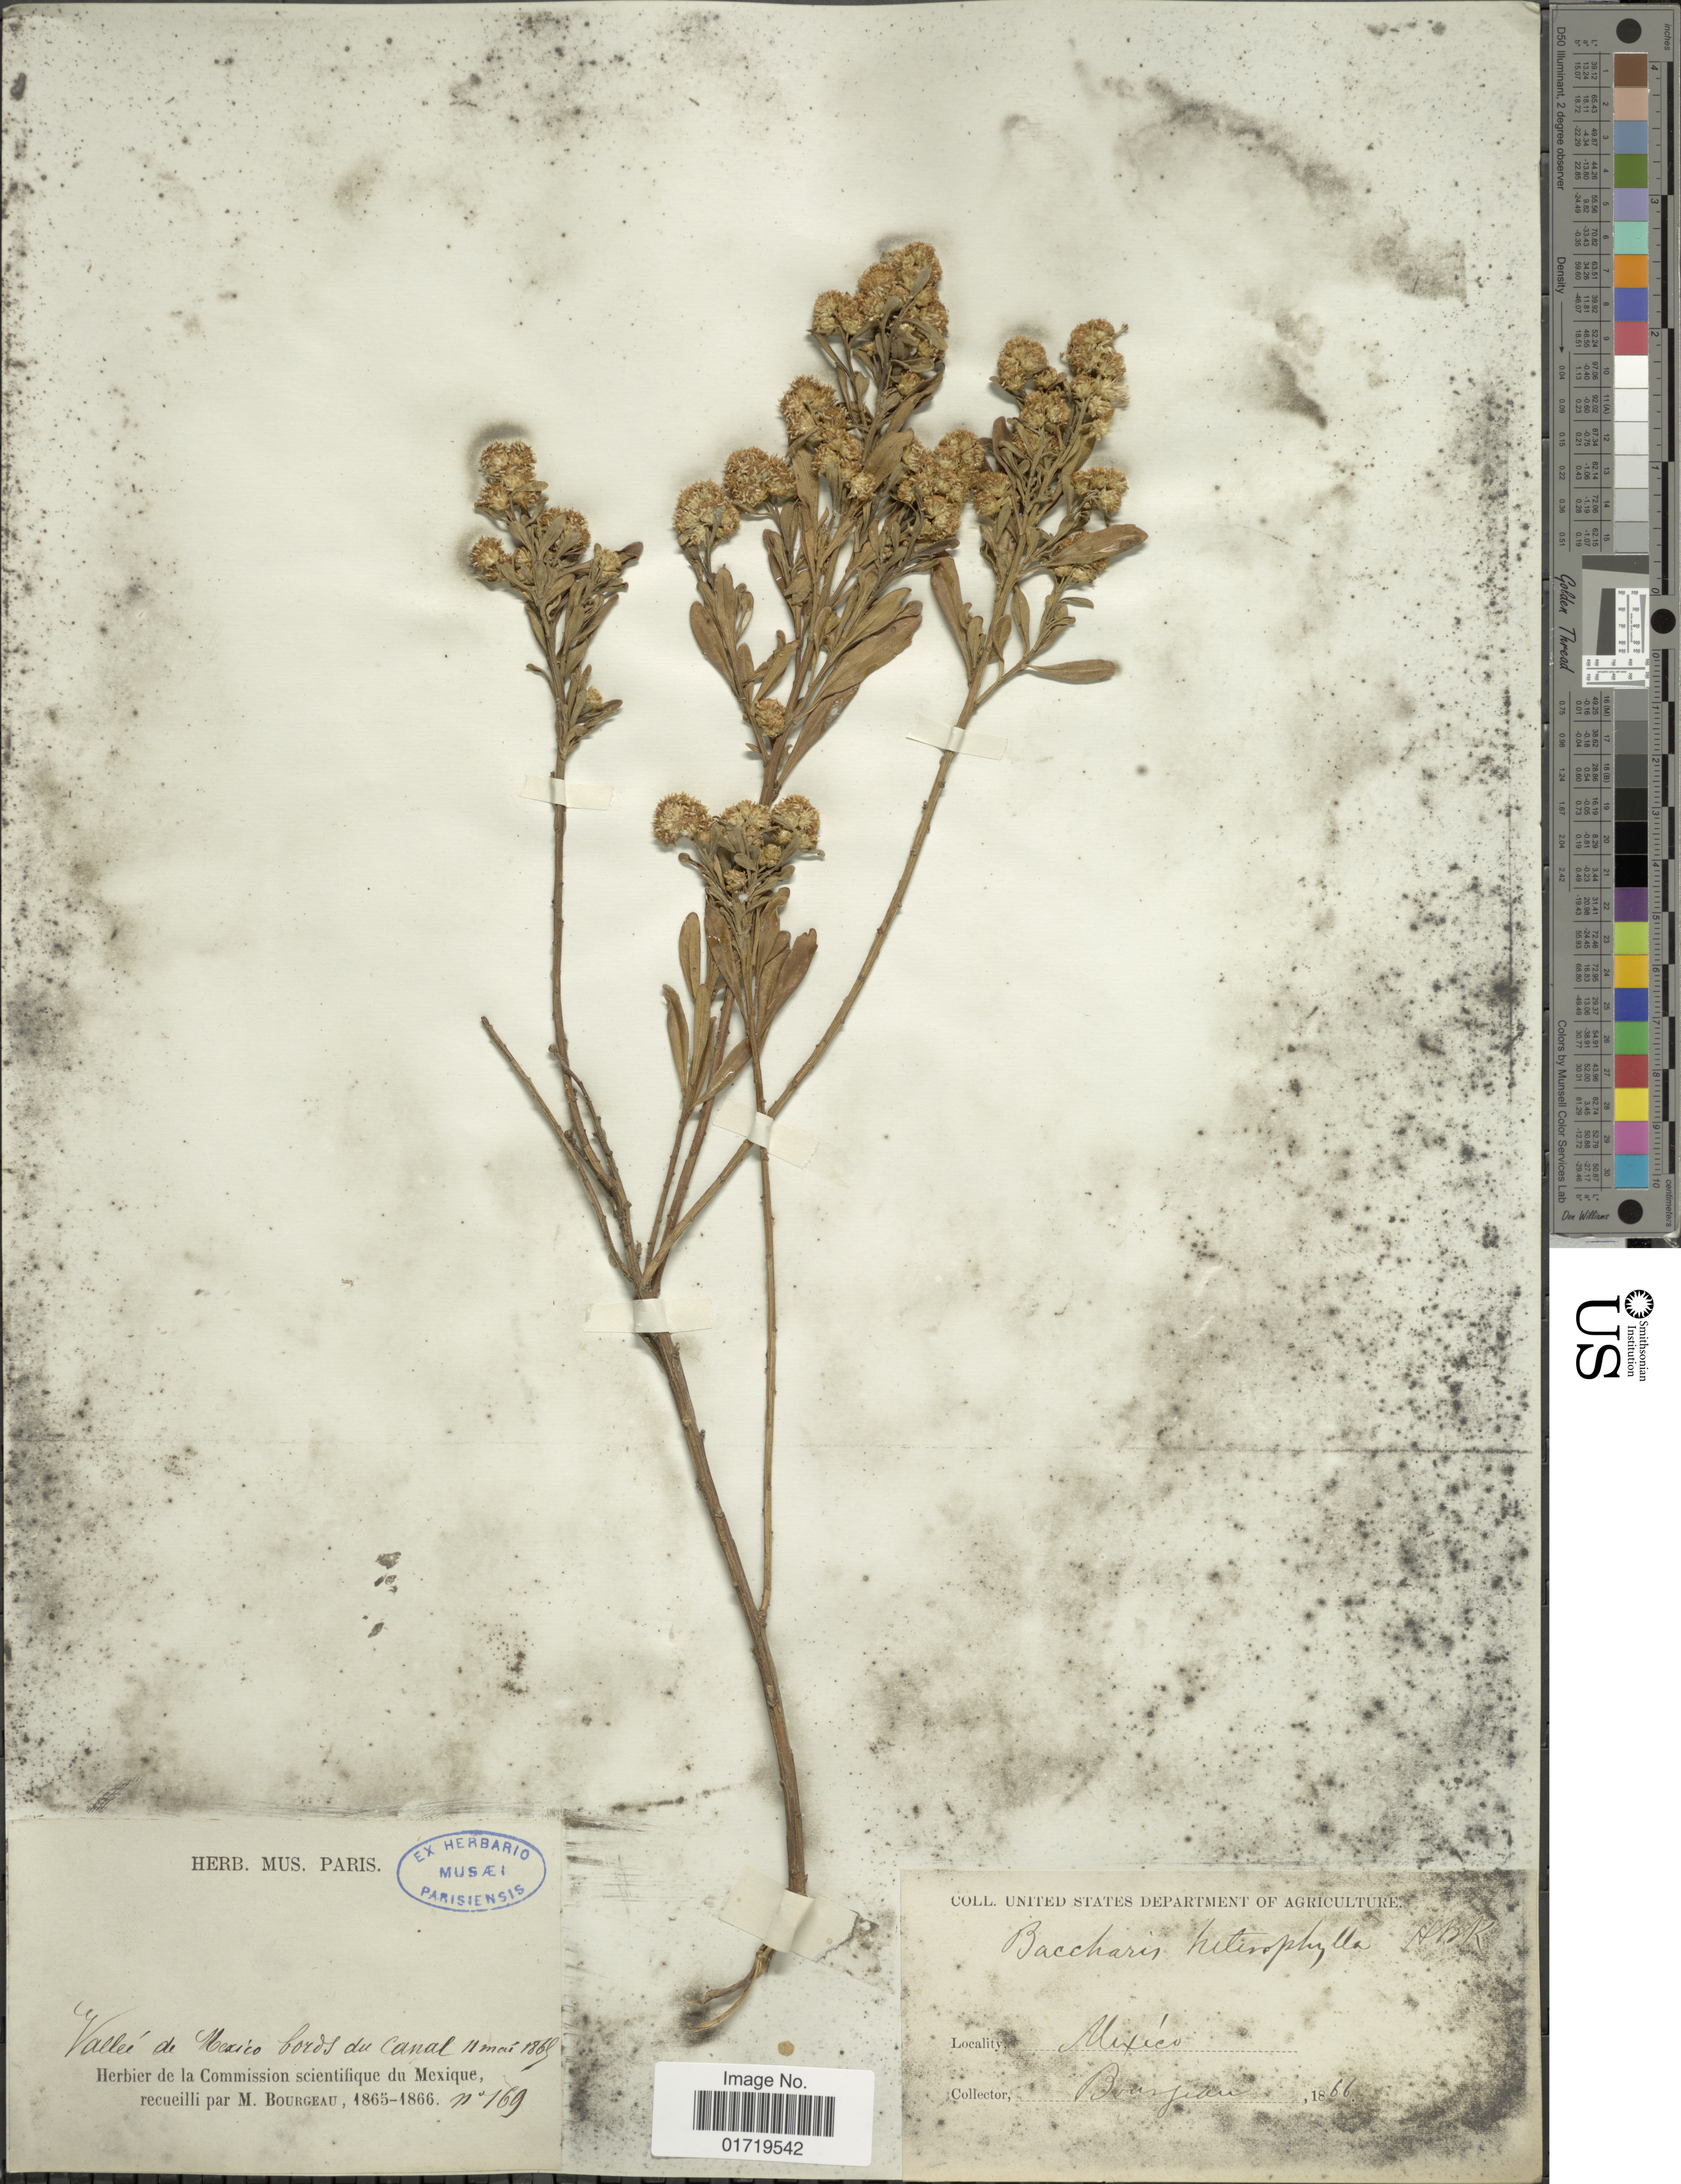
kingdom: Plantae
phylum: Tracheophyta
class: Magnoliopsida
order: Asterales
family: Asteraceae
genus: Baccharis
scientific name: Baccharis heterophylla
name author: Kunth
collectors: M. Bourgeau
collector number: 169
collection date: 1866-05-11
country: Mexico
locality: Vallee de Mexico bords du Canal